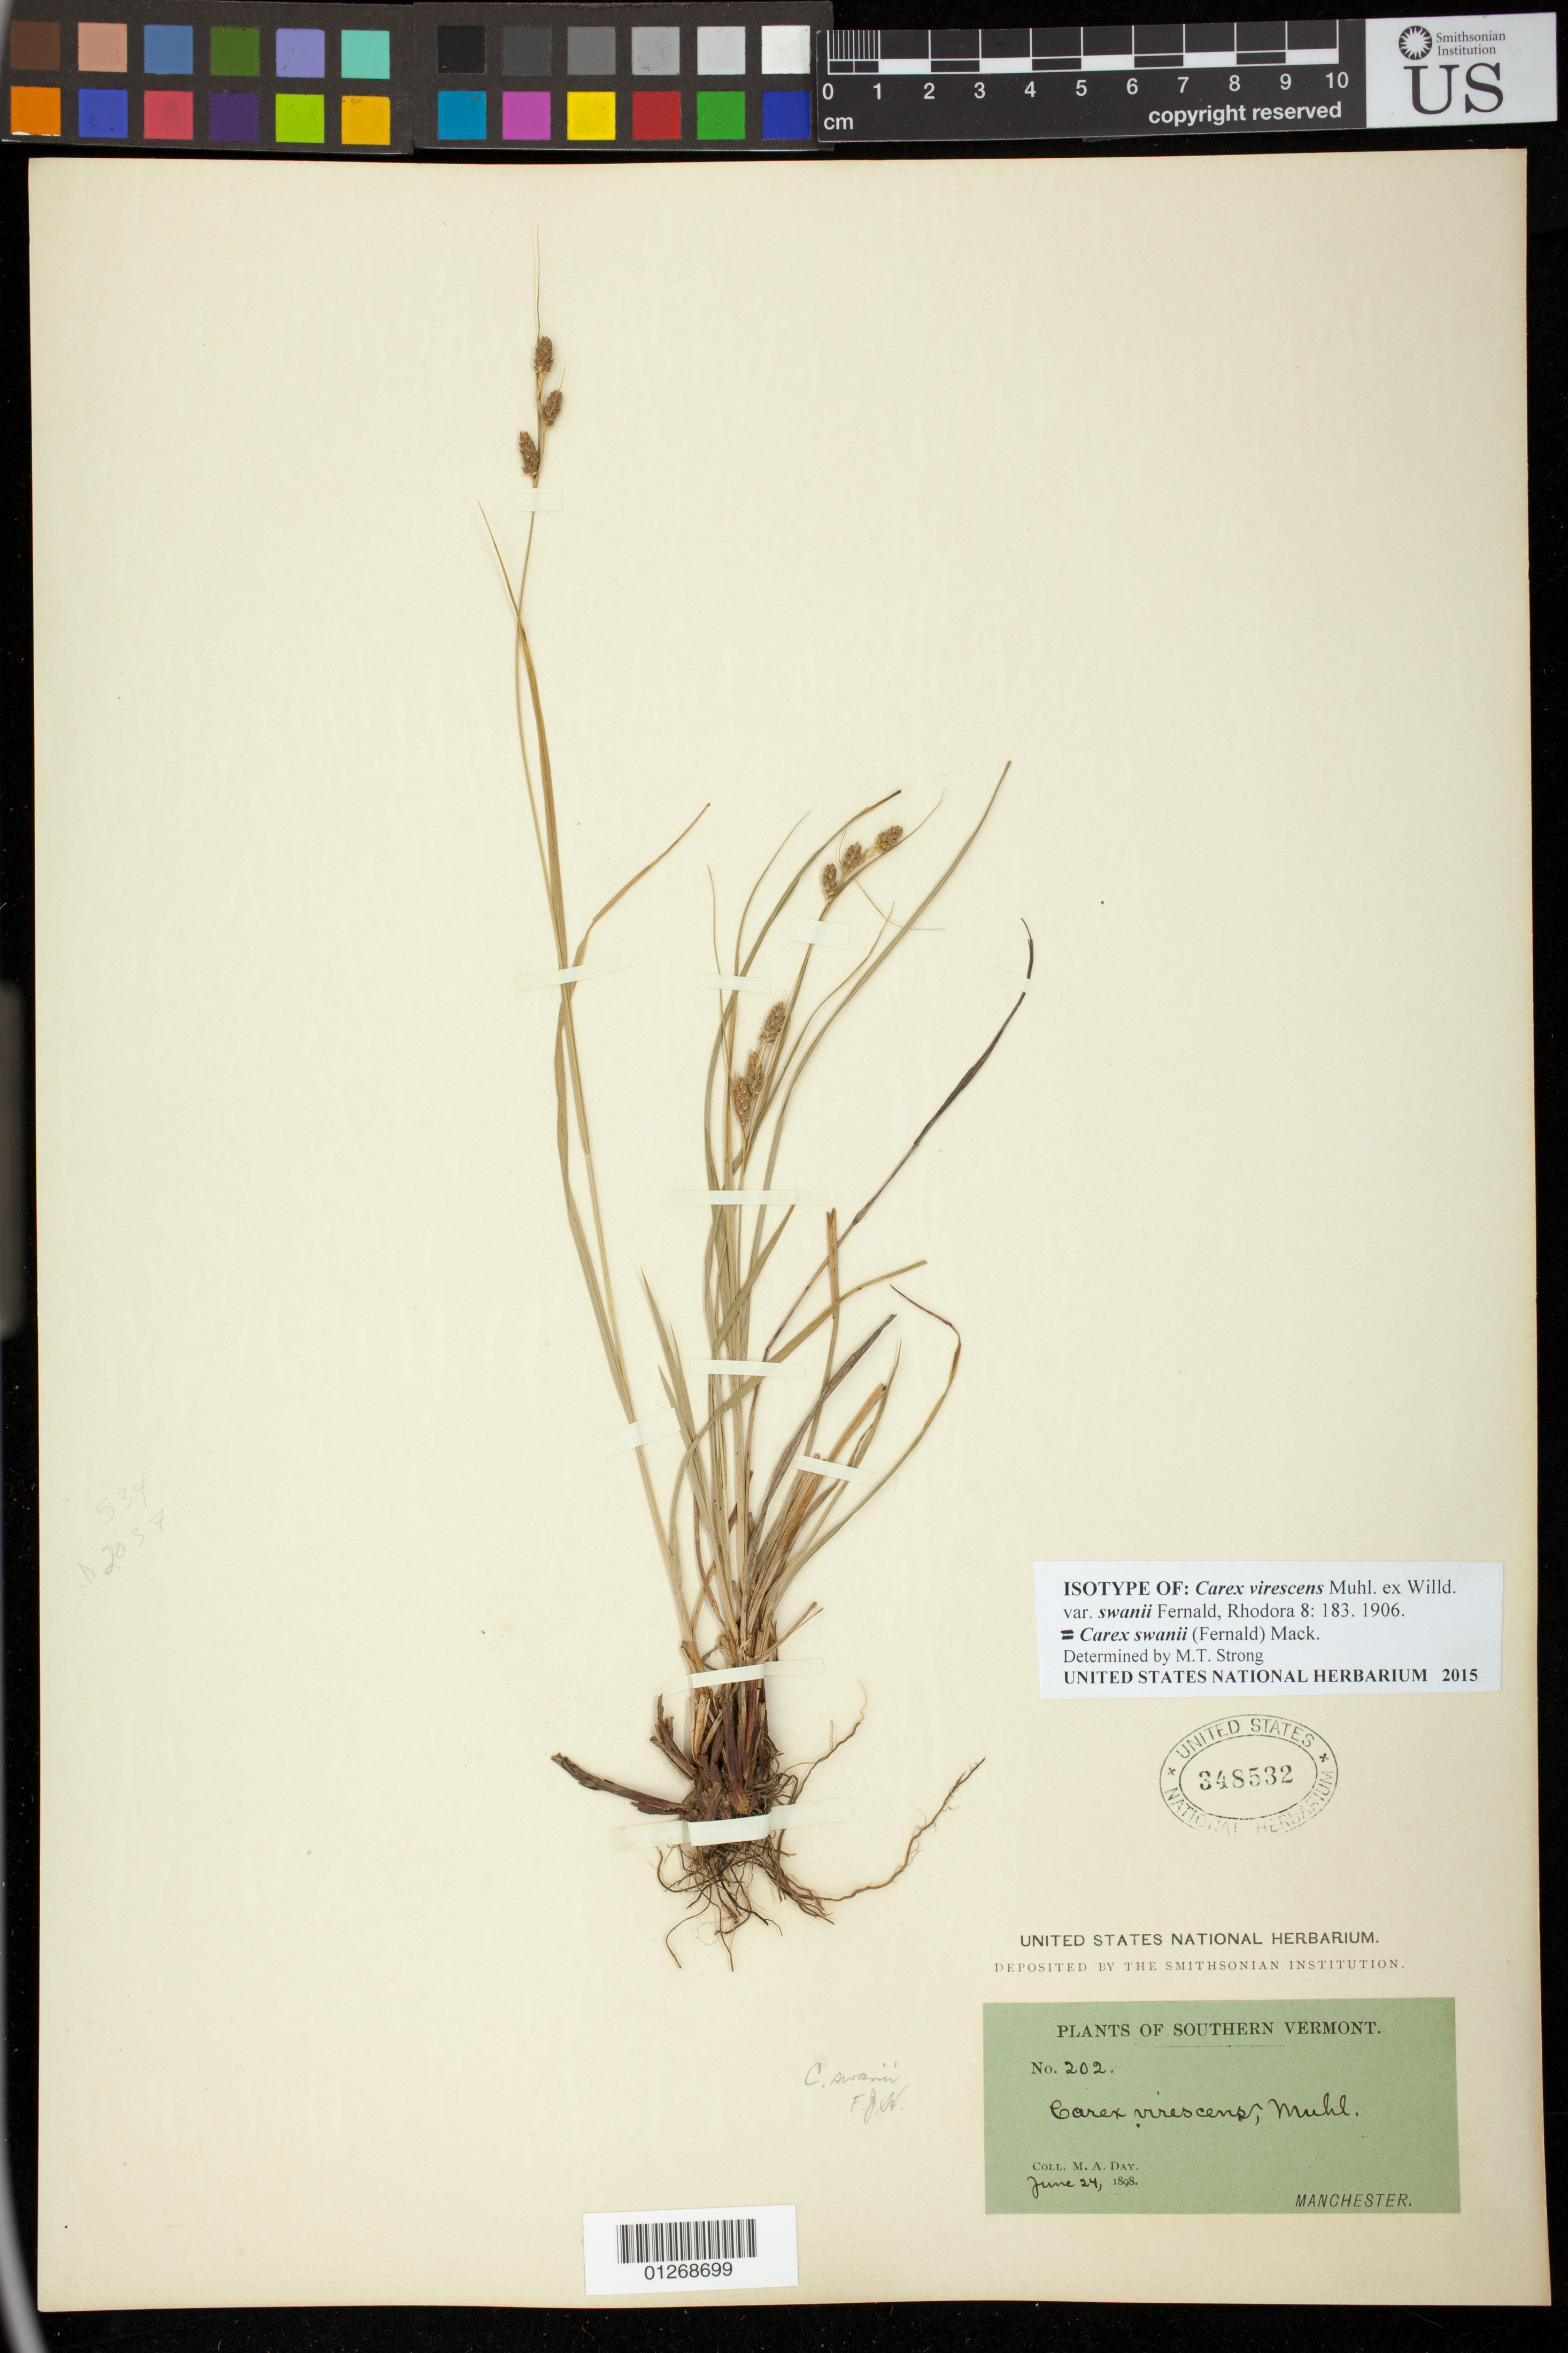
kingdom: Plantae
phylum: Tracheophyta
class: Liliopsida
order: Poales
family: Cyperaceae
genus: Carex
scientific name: Carex virescens var. swanii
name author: Fernald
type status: Isotype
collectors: M. Day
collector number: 202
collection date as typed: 24 Jun 1898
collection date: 1898-06-24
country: United States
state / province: Vermont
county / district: Bennington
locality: Manchester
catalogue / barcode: US 348532